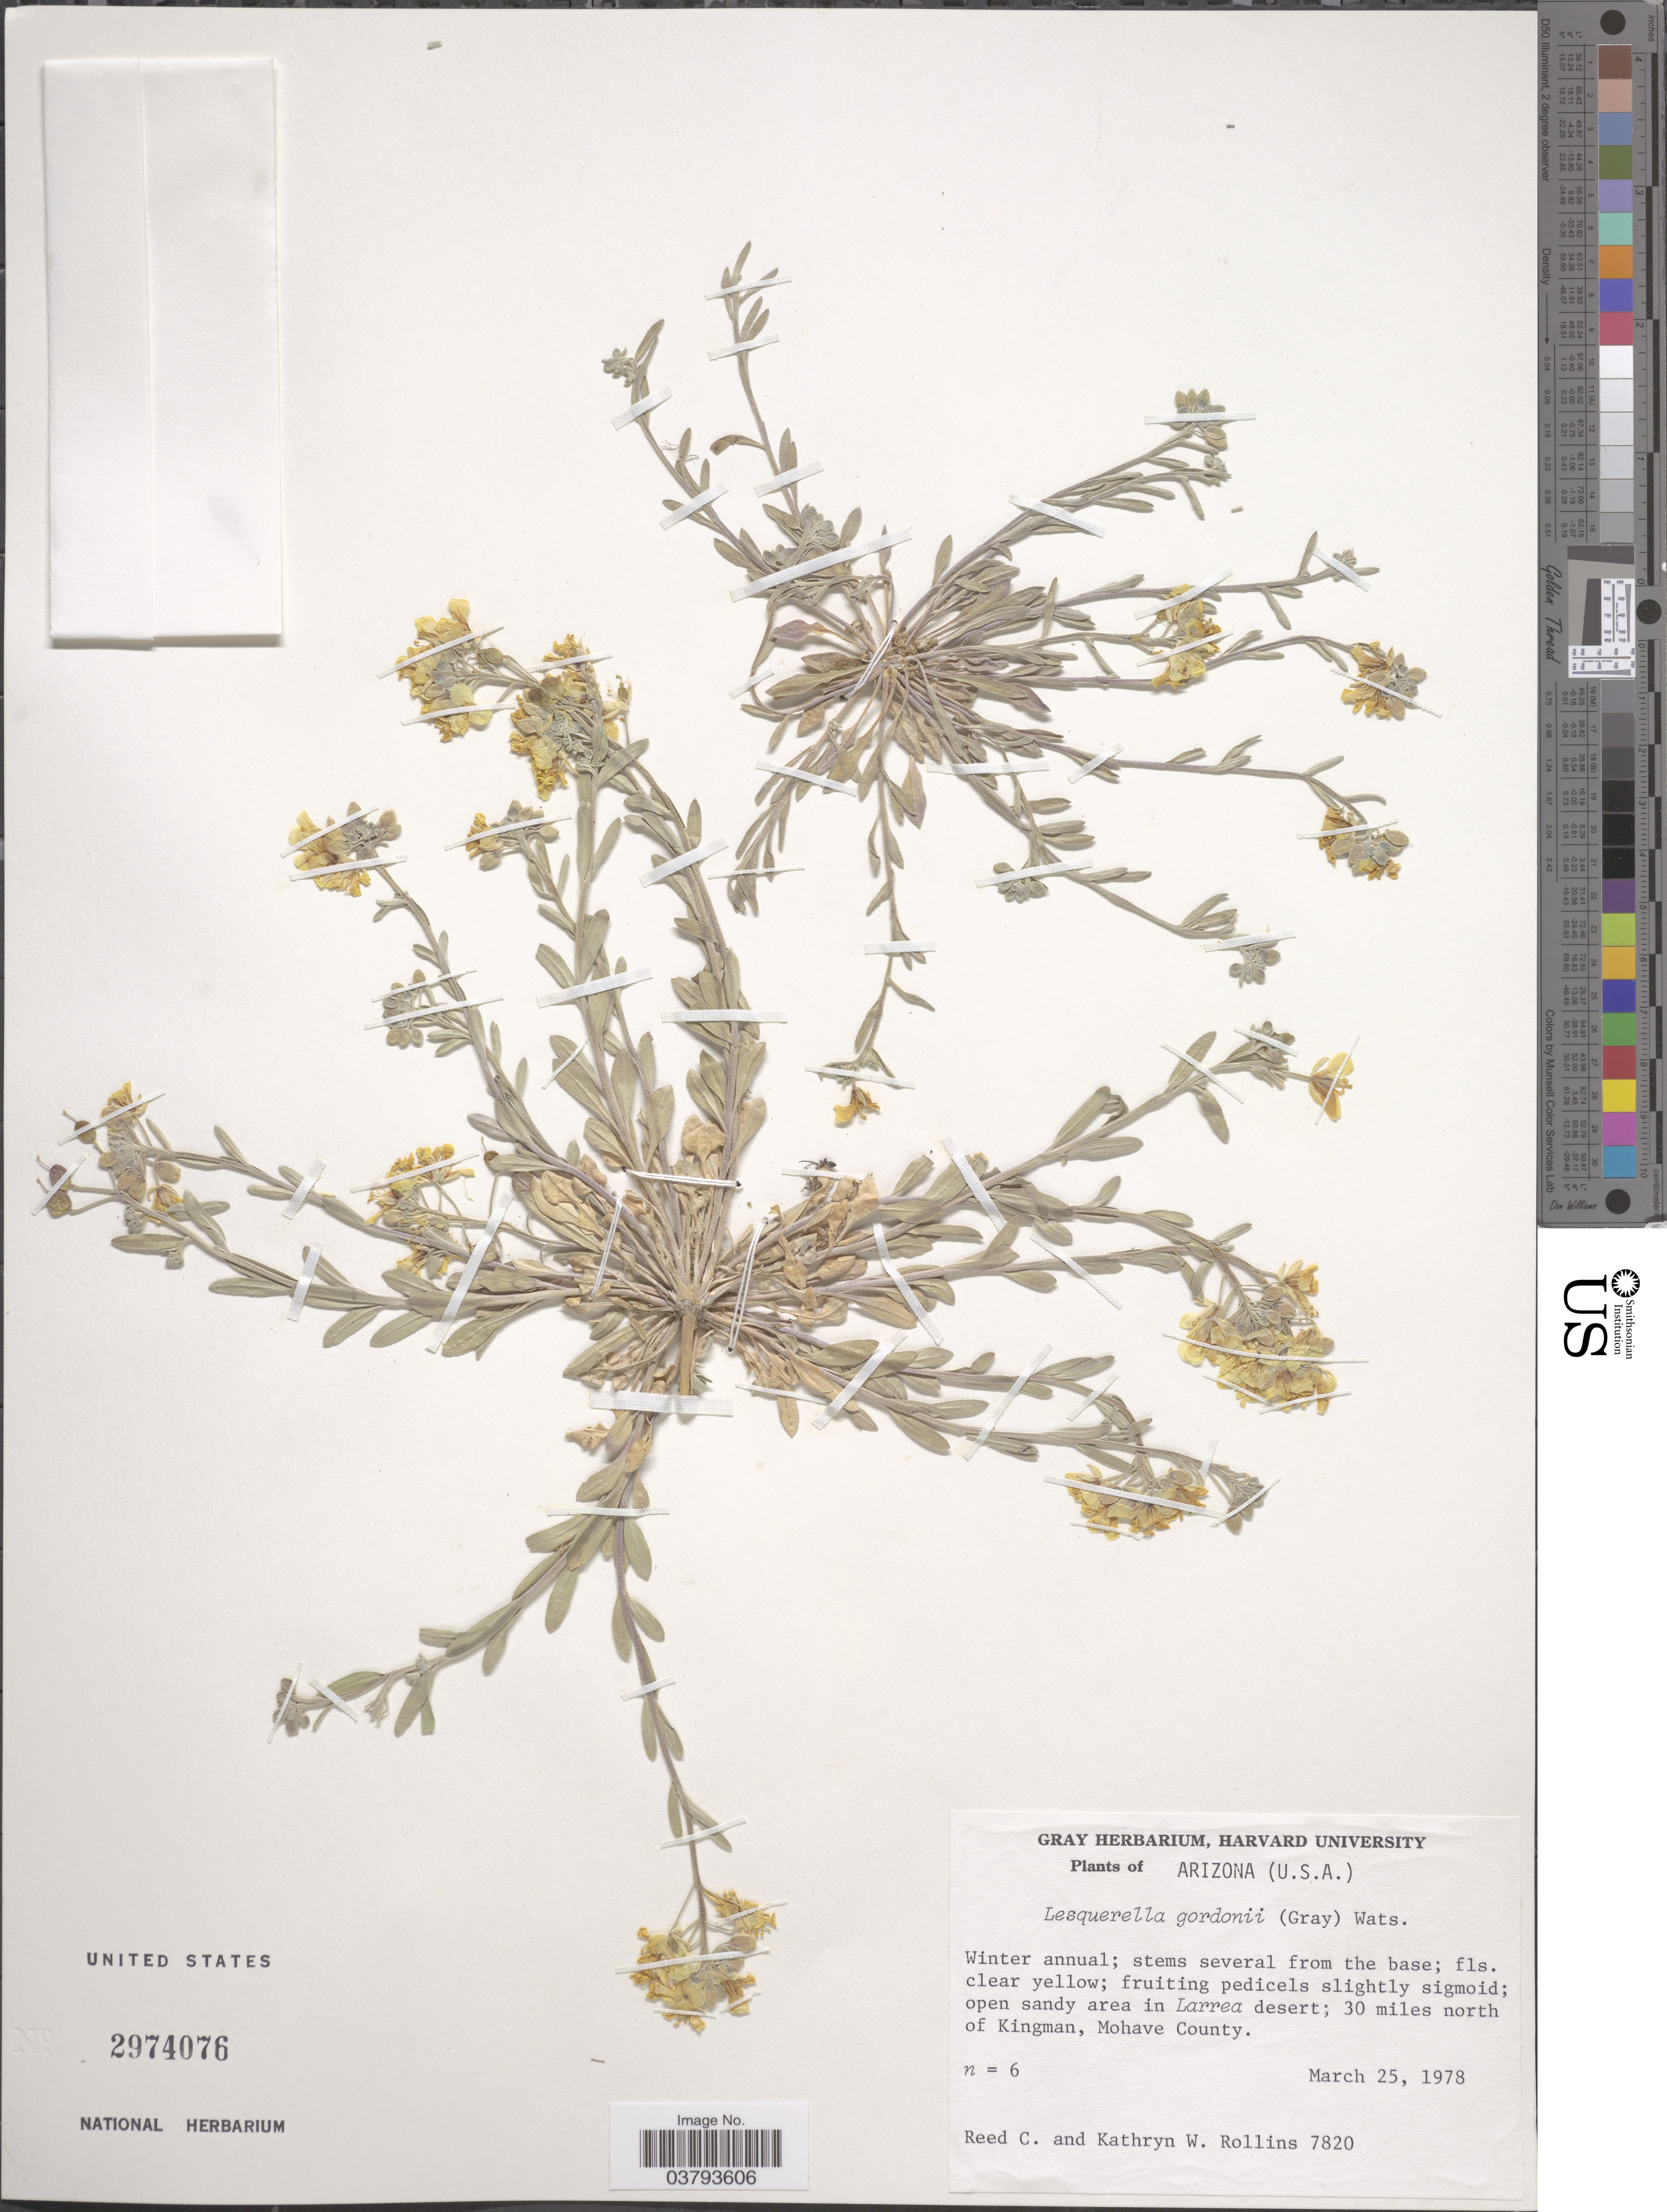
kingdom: Plantae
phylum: Tracheophyta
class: Magnoliopsida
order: Brassicales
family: Brassicaceae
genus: Lesquerella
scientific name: Lesquerella gordonii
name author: (A. Gray) S. Watson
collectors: R. C. Rollins & K. W. Rollins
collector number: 7820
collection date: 1978-03-25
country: United States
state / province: Arizona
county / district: Mohave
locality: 30 miles north of Kingman,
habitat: open sandy area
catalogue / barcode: US 2974076